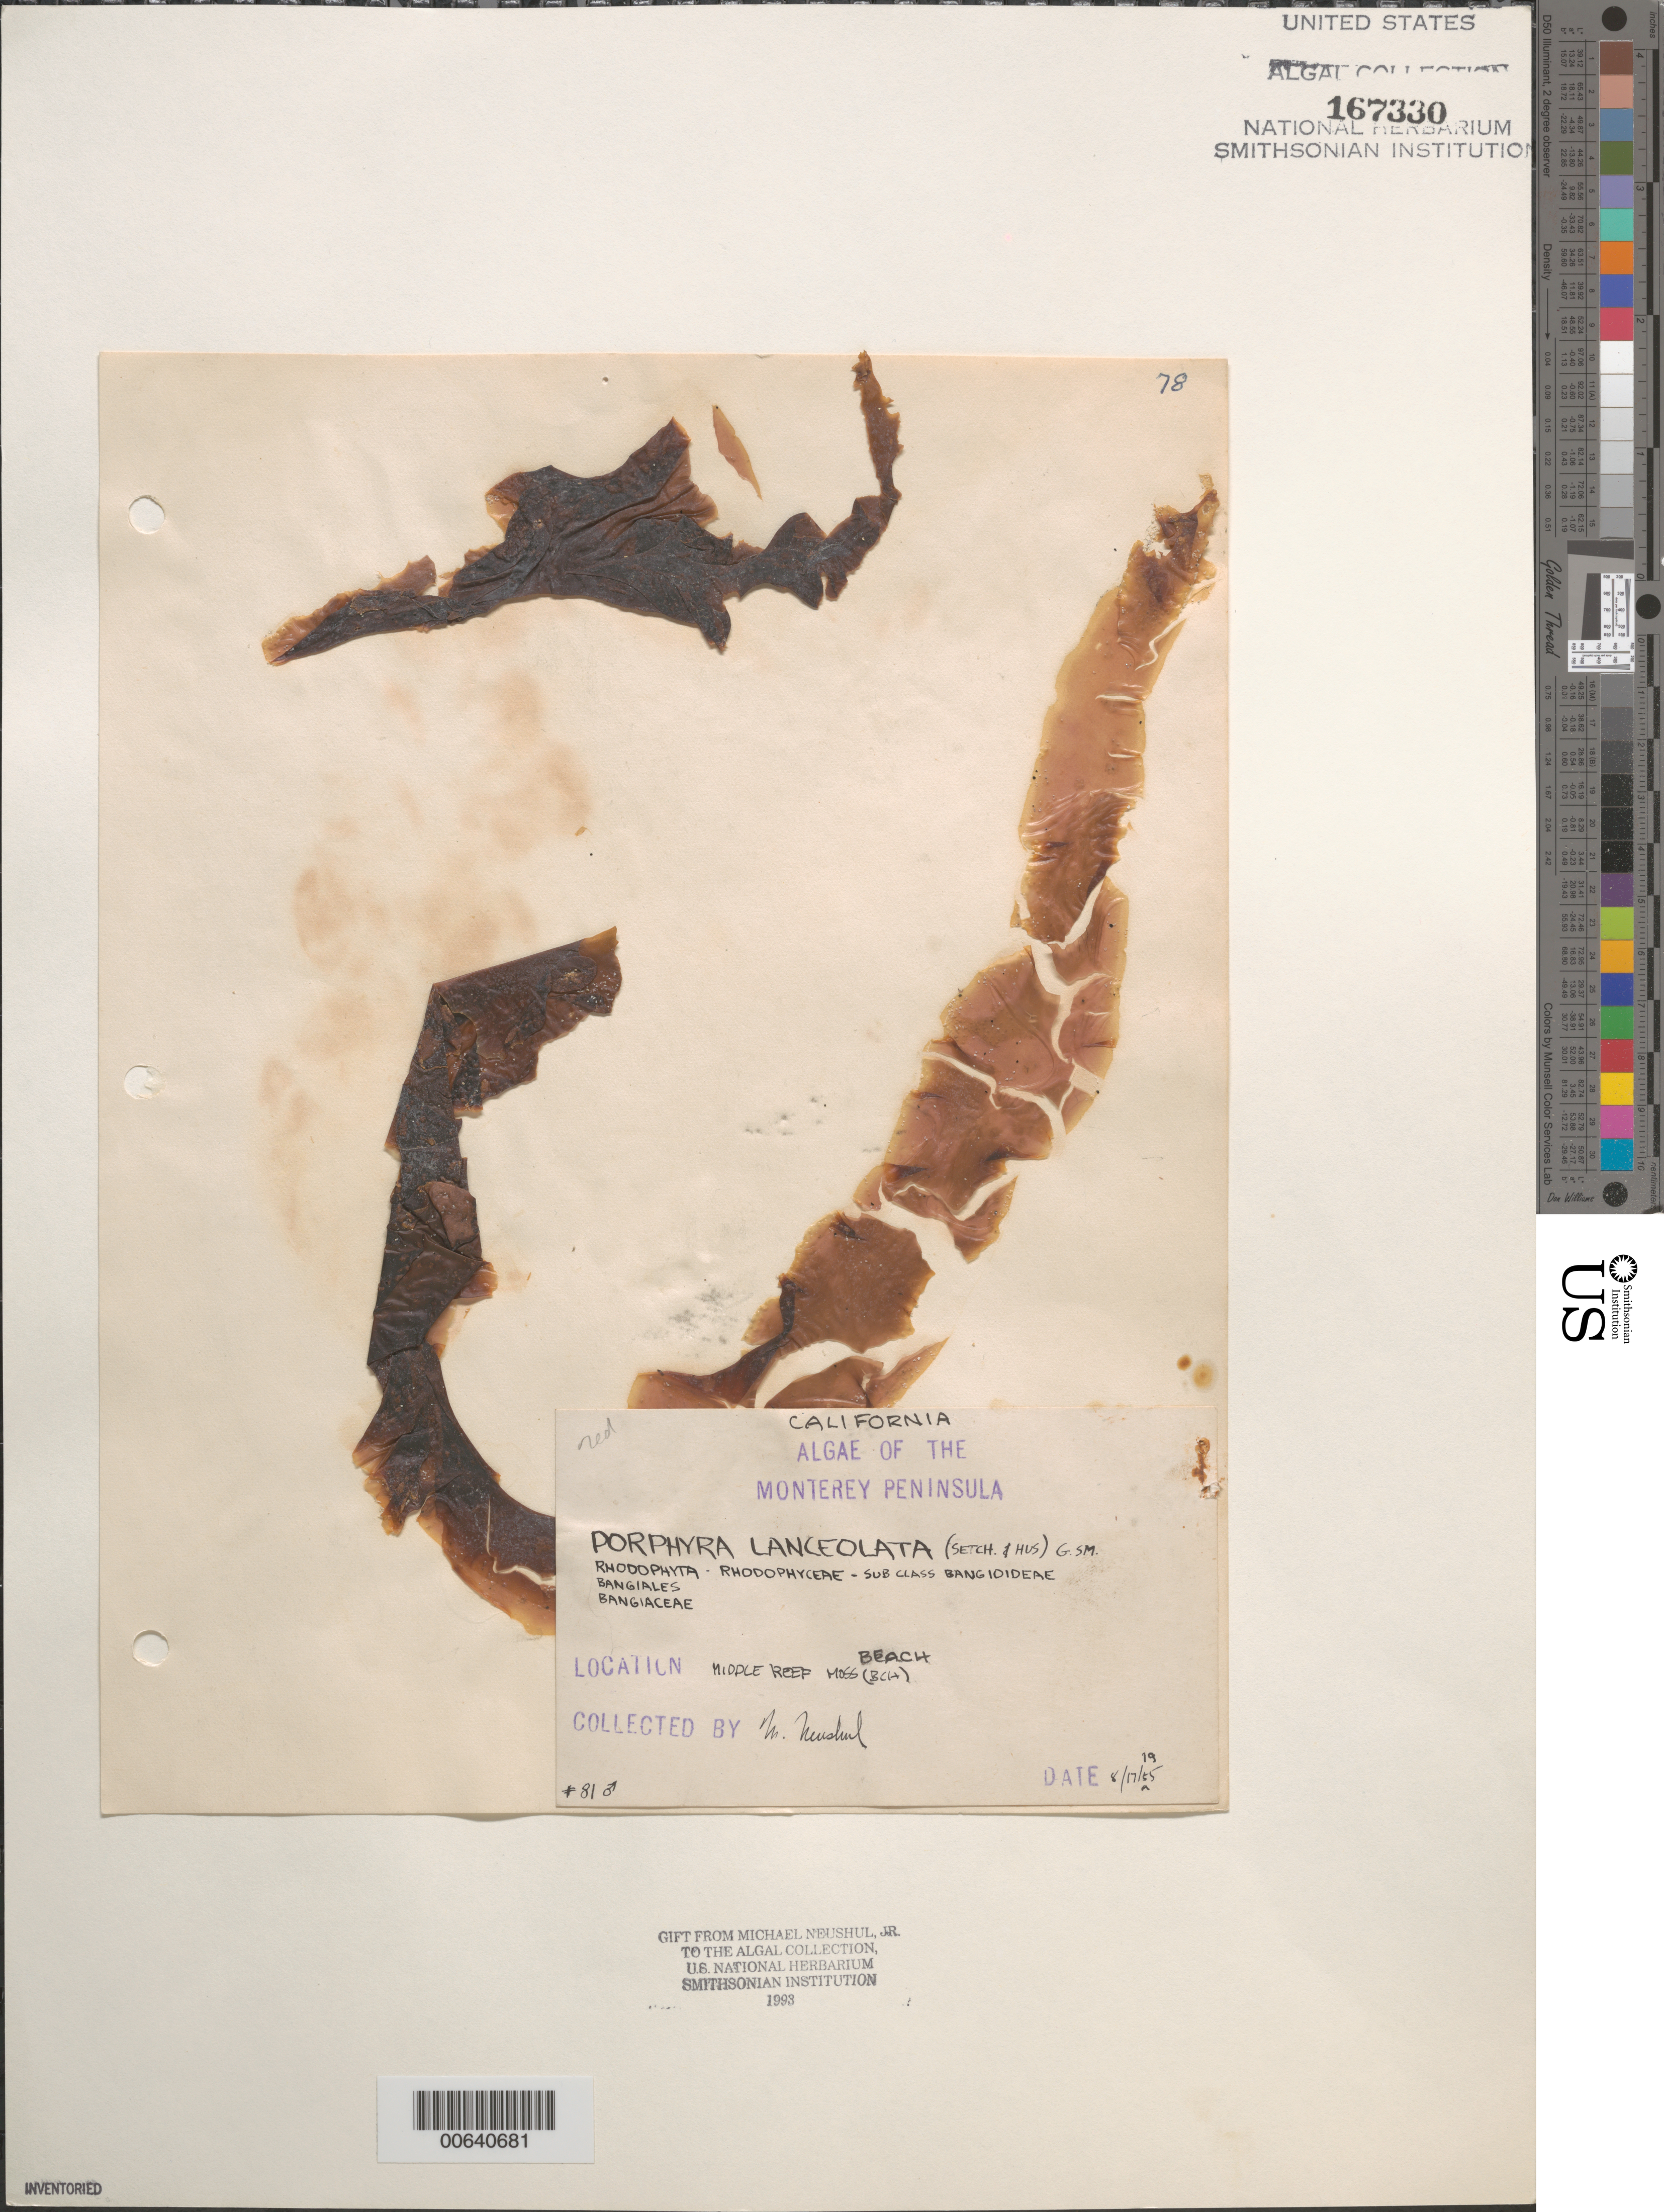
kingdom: Plantae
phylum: Rhodophyta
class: Bangiophyceae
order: Bangiales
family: Bangiaceae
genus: Pyropia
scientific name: Pyropia lanceolata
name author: (Setchell & Hus) S.C. Lindstrom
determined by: Algae name updating Project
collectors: M. Neushul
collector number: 81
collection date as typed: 17 Aug 1955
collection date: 1955-08-17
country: United States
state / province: California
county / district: Monterey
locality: Middle Reef of Moss Beach, Monterey Peninsula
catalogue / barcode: US 167330